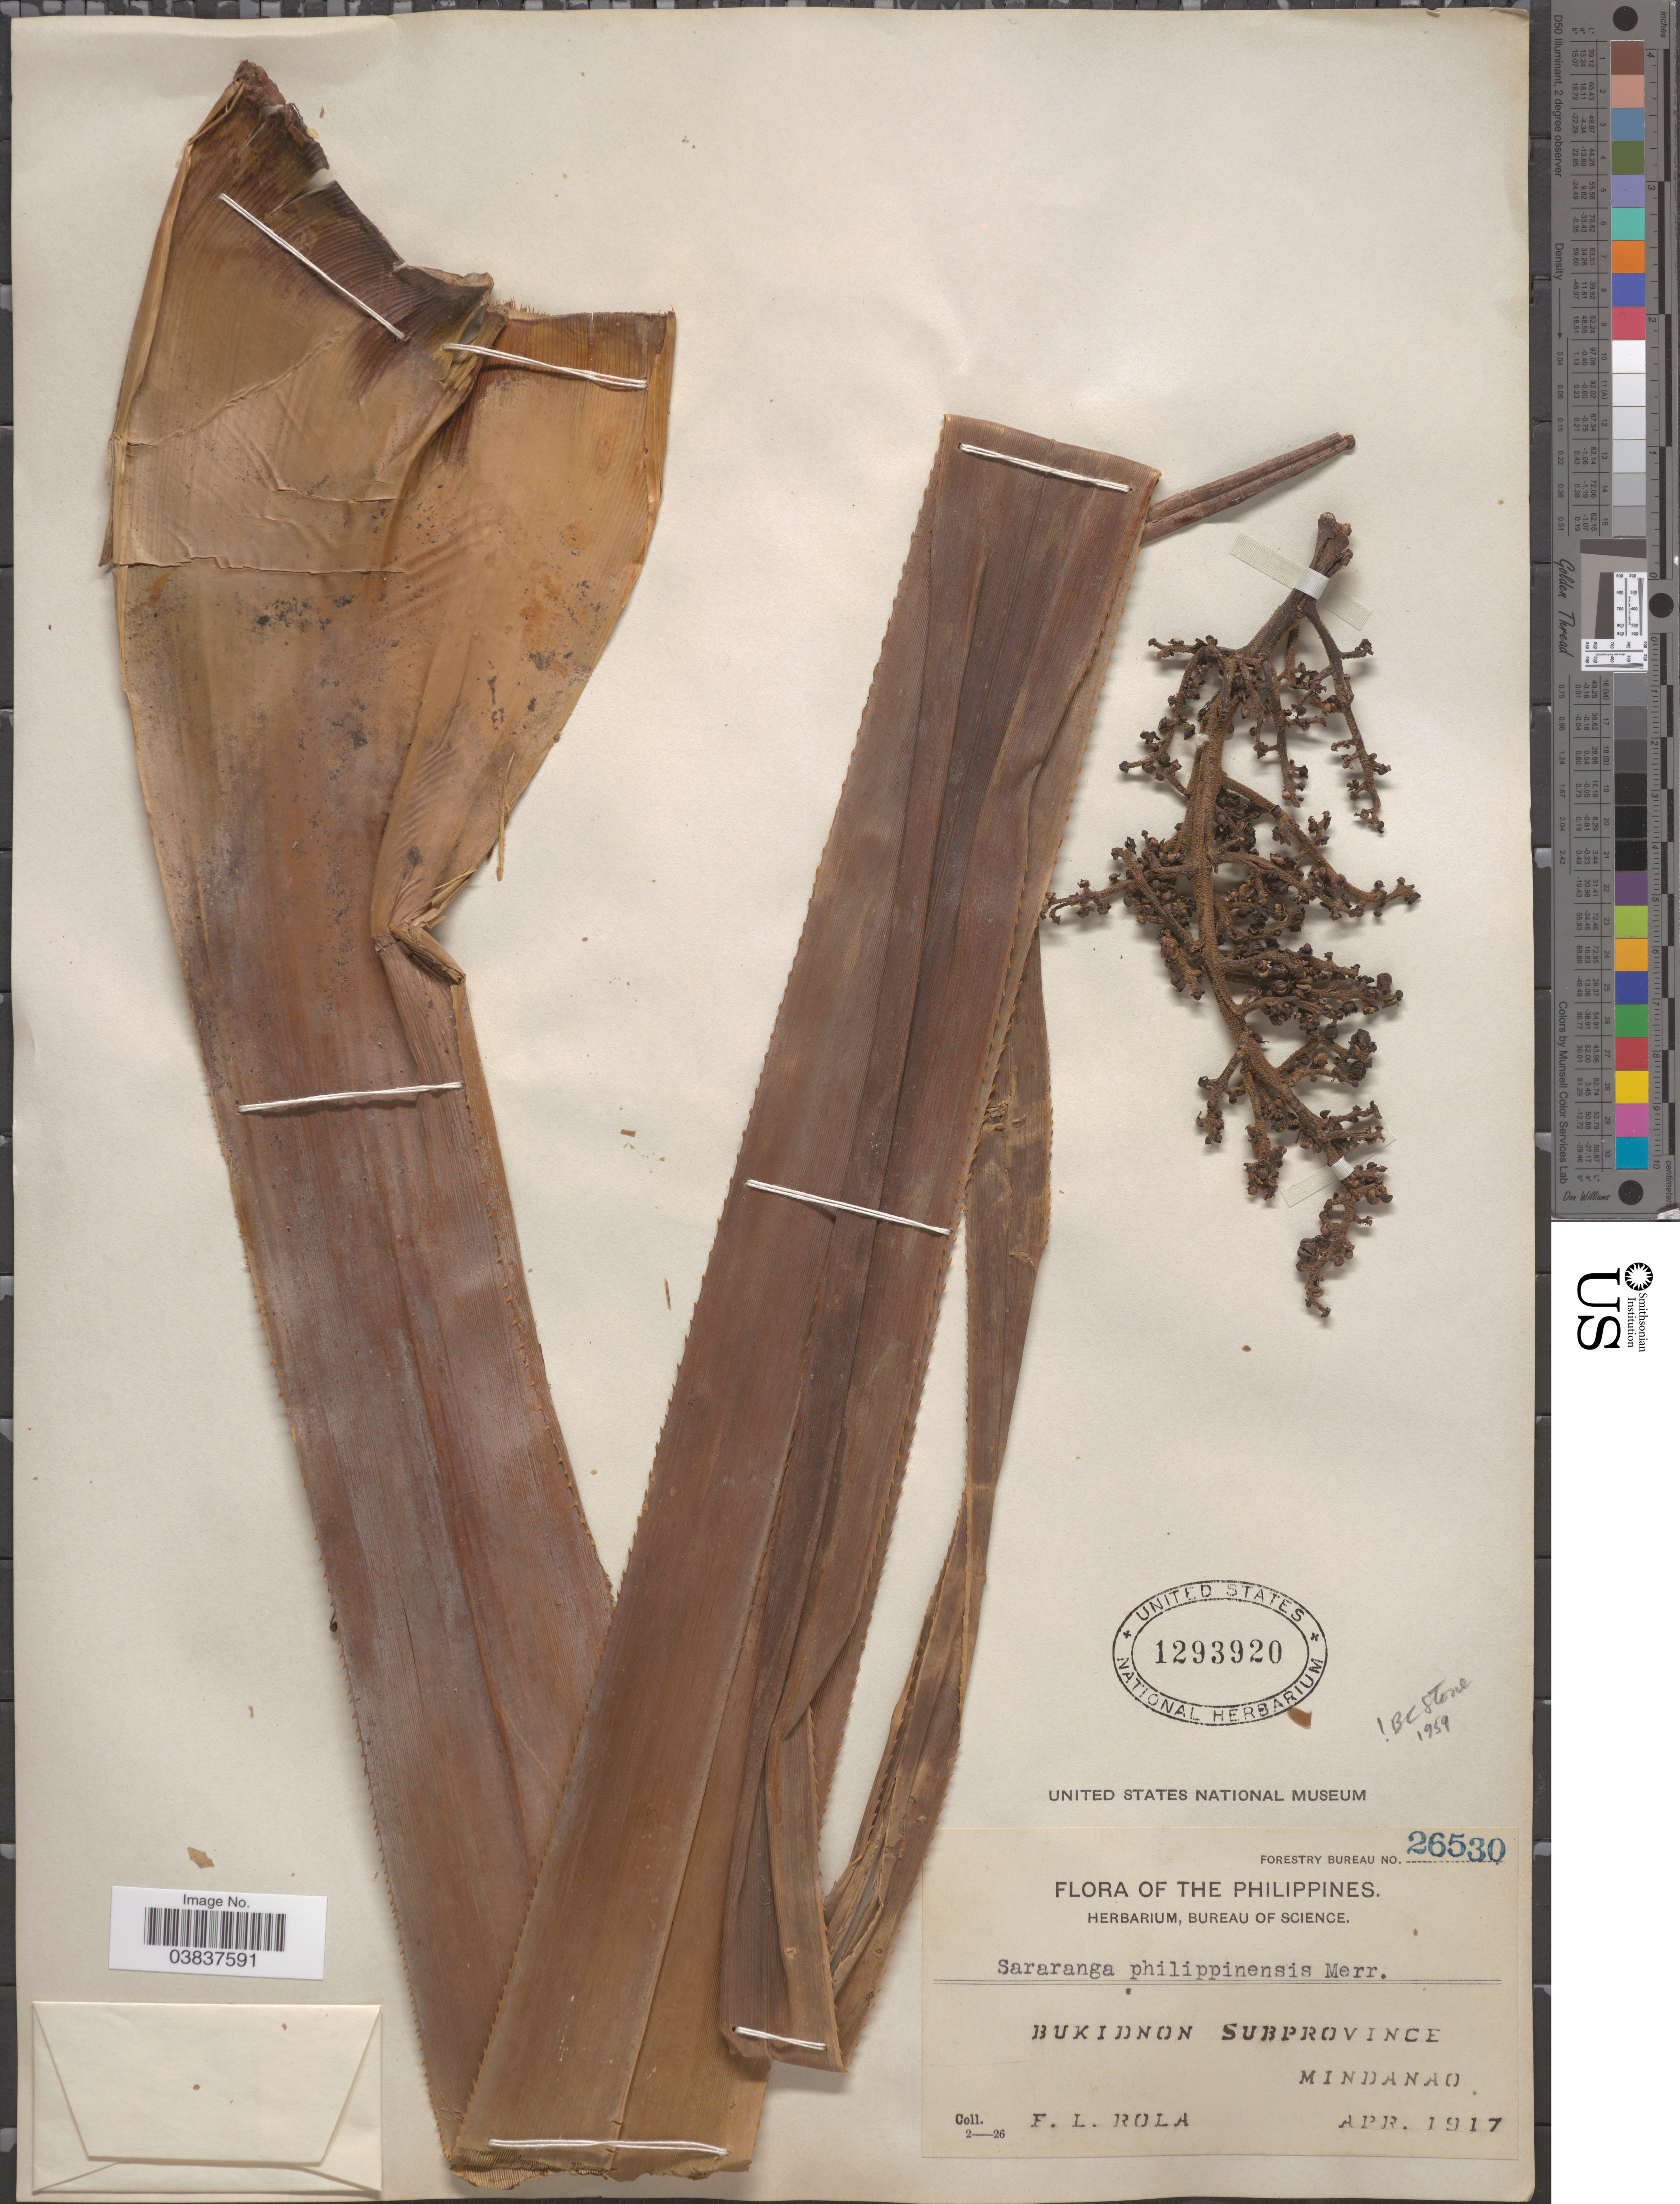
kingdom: Plantae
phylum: Tracheophyta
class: Liliopsida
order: Pandanales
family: Pandanaceae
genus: Sararanga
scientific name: Sararanga philippinensis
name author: Merr.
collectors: F. Rola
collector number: Forestry Bureau 26530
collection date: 1917-04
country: Philippines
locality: Bukidnon Subprovince. Mindanao.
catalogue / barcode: US 1293920